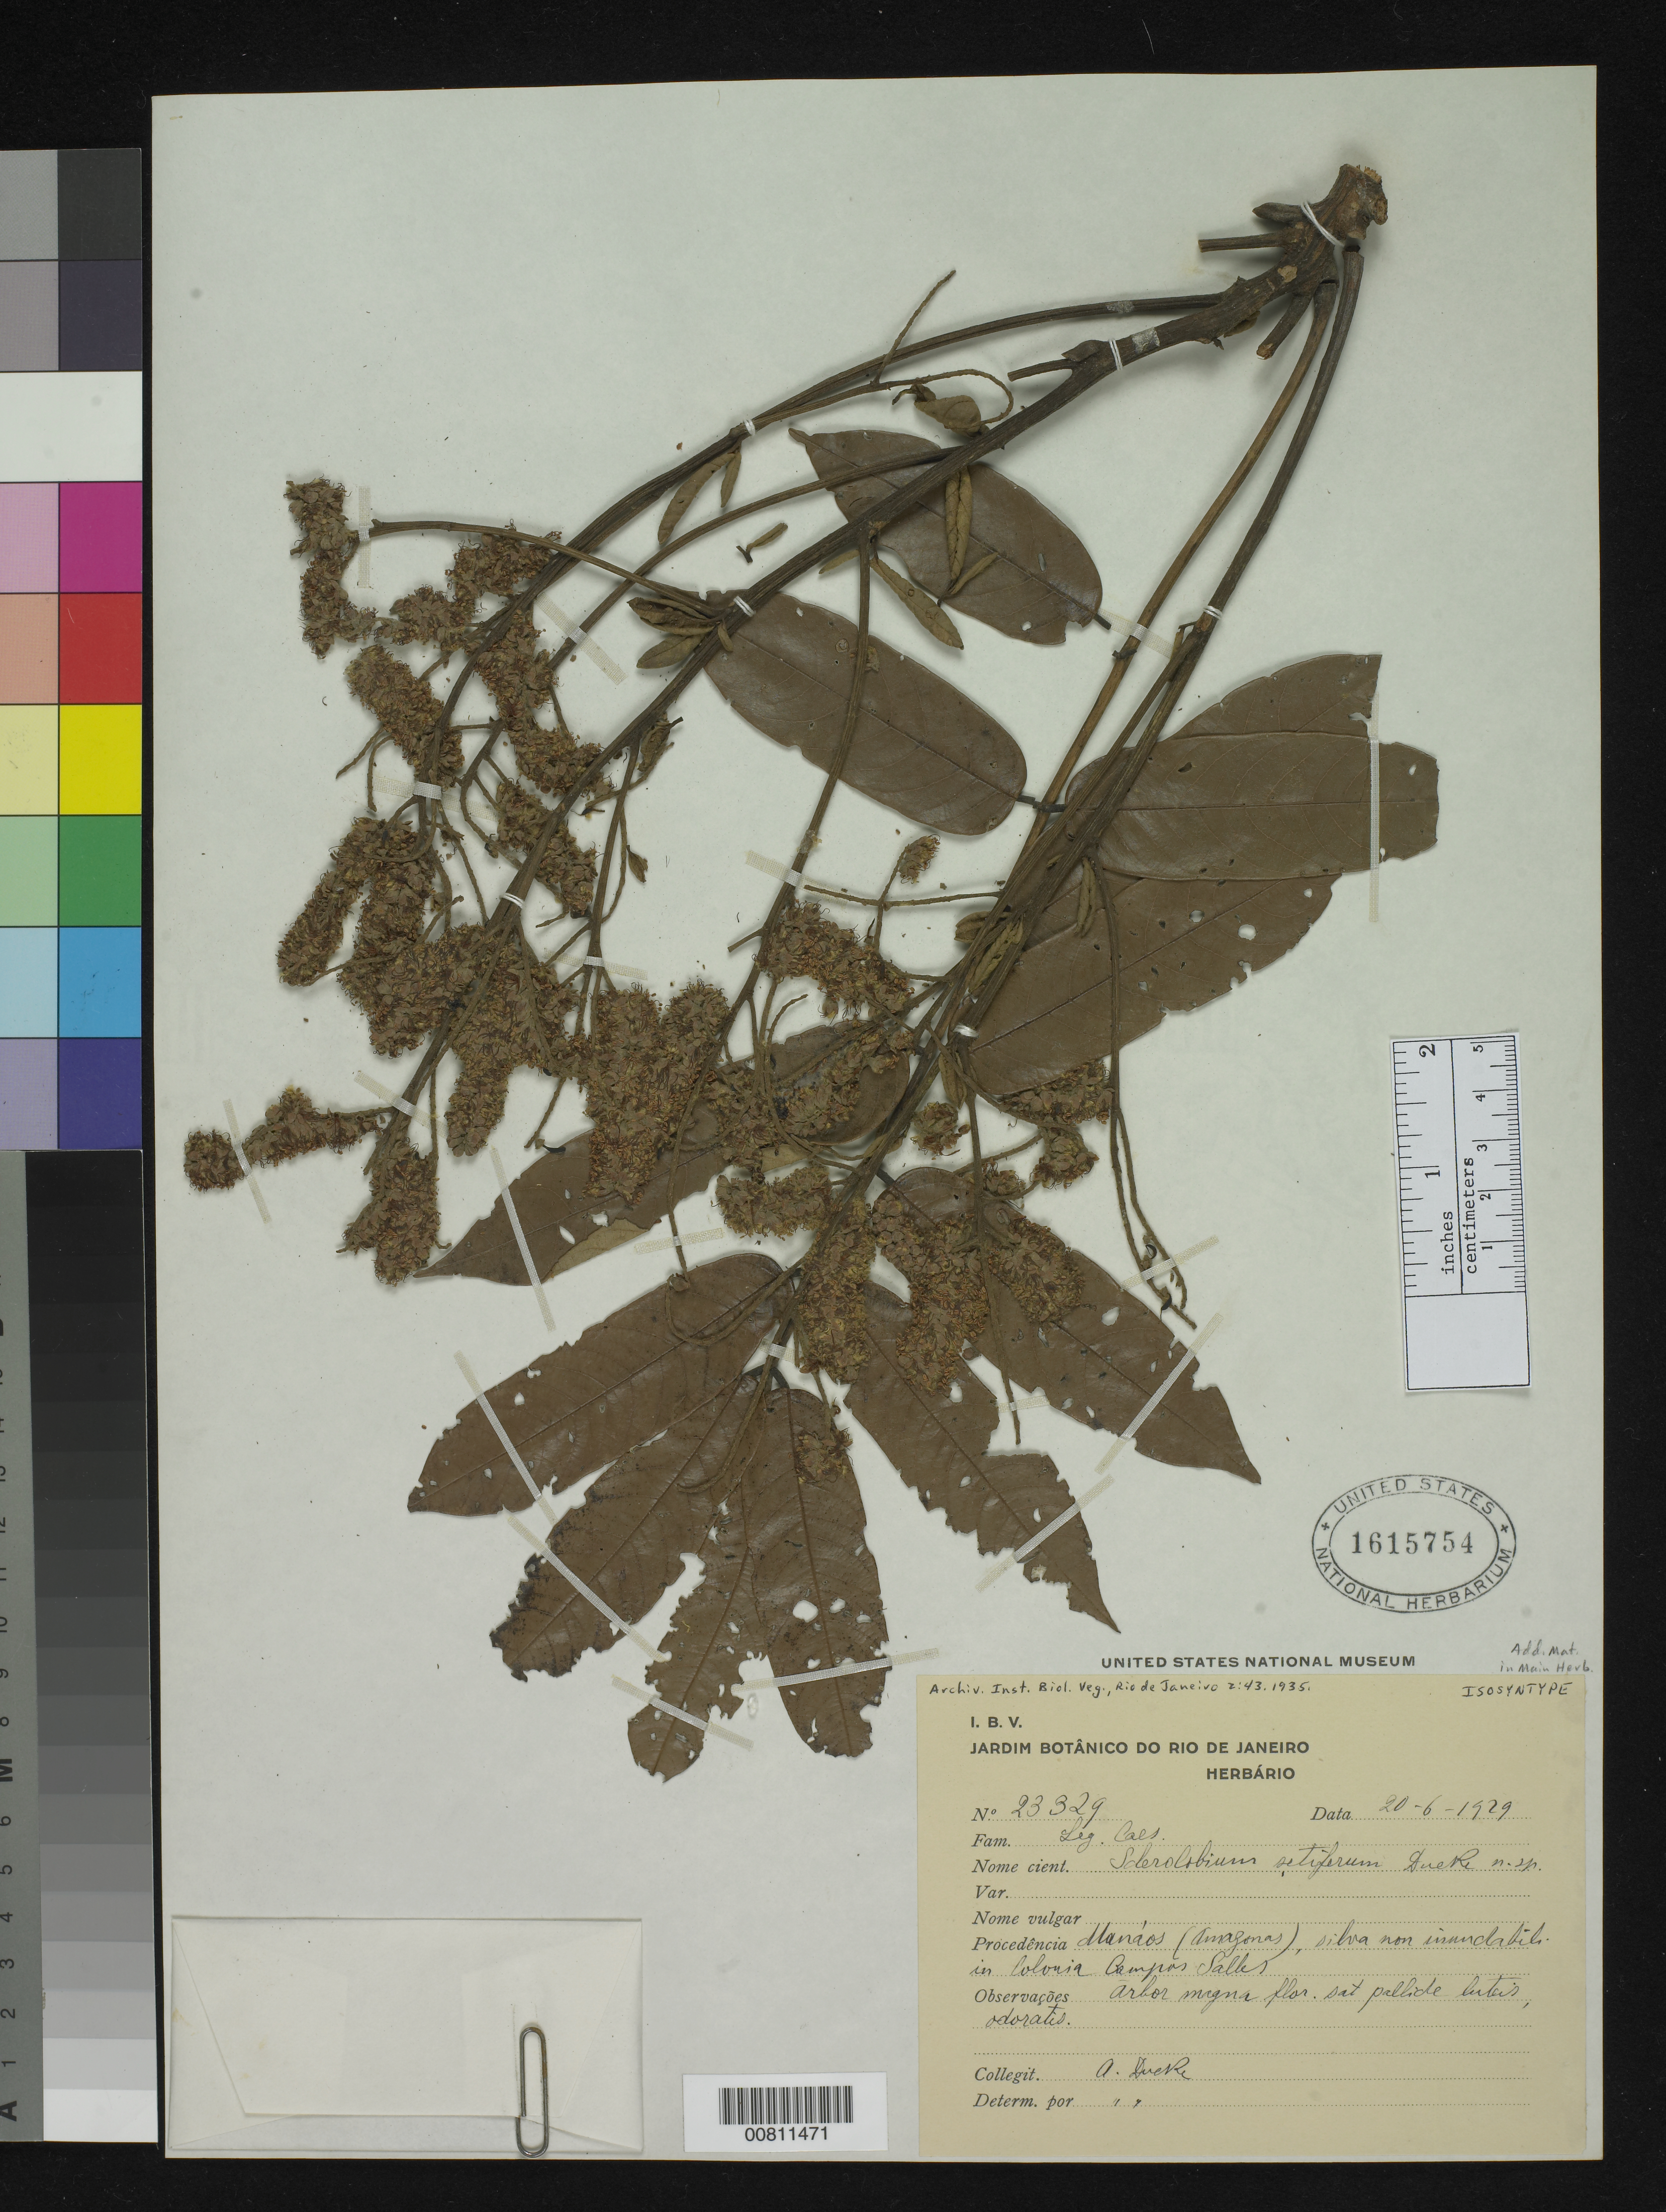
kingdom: Plantae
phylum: Tracheophyta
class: Magnoliopsida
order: Fabales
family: Fabaceae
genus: Sclerolobium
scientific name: Sclerolobium setiferum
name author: Ducke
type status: Lectotype; Isosyntype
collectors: A. Ducke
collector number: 23329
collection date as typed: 20 Jun 1929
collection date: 1929-06-20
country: Brazil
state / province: Amazonas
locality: Manaos.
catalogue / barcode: US 1615754